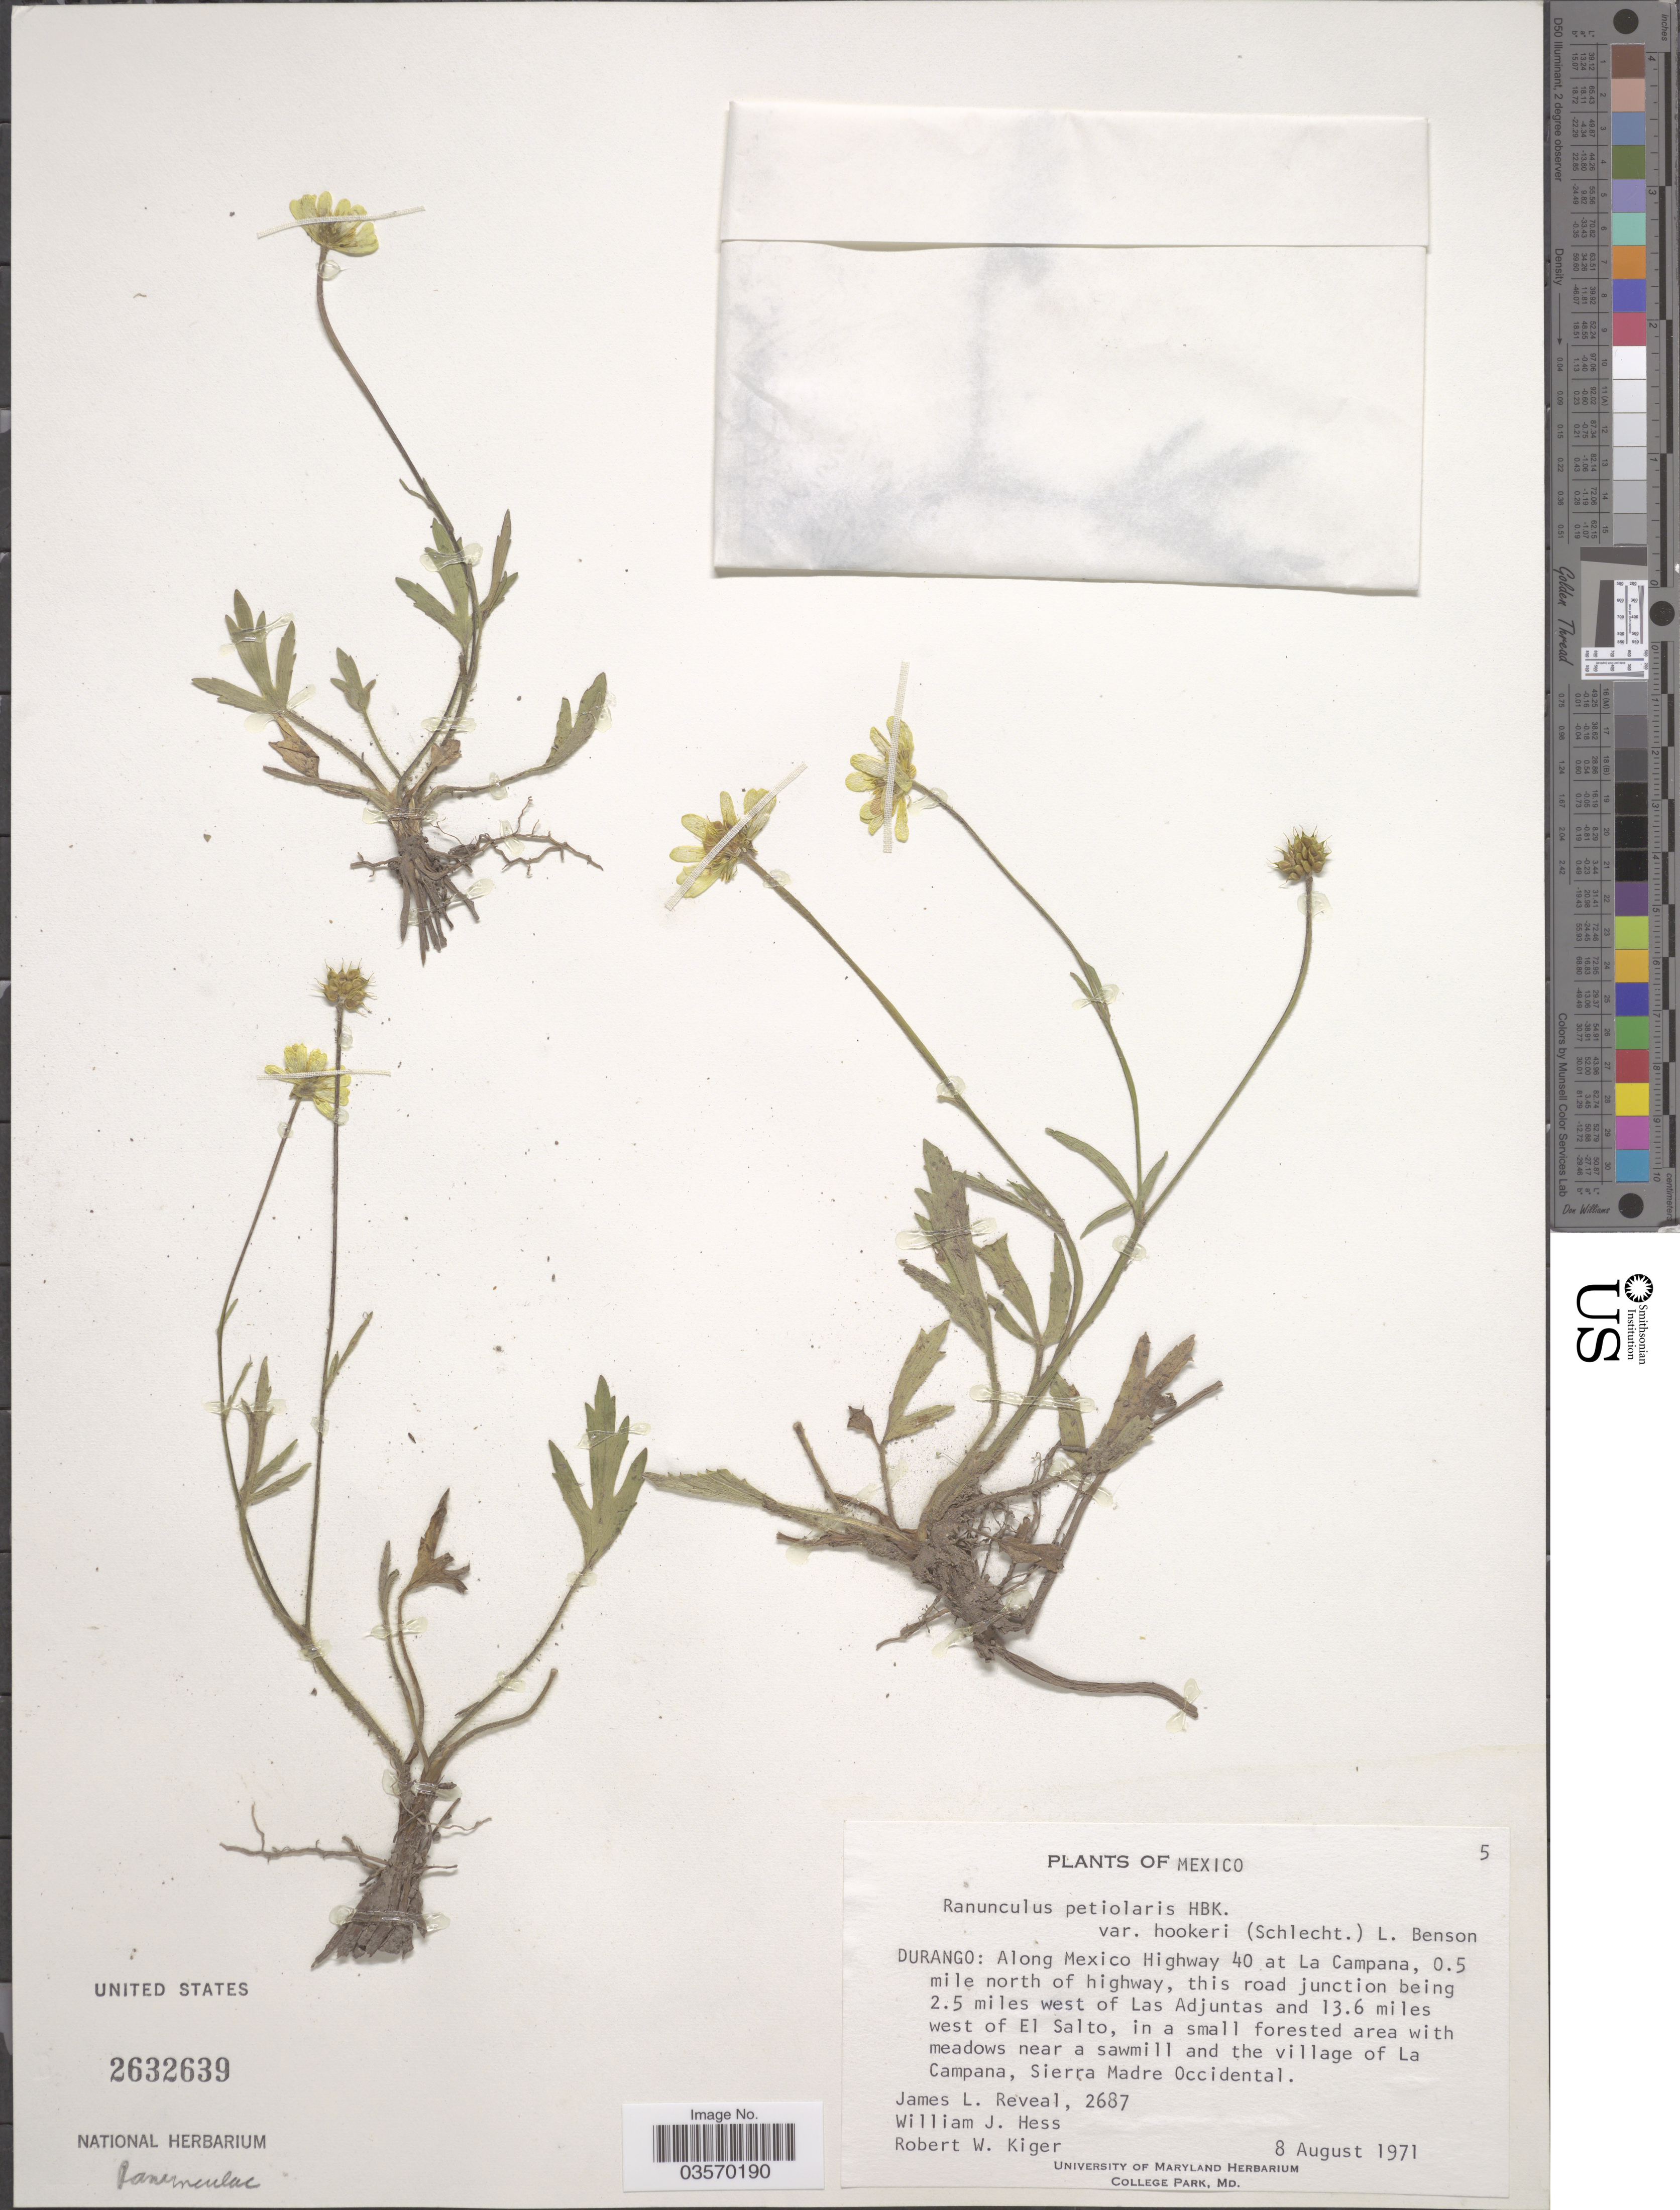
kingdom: Plantae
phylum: Tracheophyta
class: Magnoliopsida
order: Ranunculales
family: Ranunculaceae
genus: Ranunculus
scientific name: Ranunculus petiolaris var. trahens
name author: Kunth ex DC.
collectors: J. L. Reveal, W. Hess & R. Kiger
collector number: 2687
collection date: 1971-08-08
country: Mexico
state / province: Durango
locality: Along Mexico Highway 40 at La Campana, 0.5 mile north of highway, this road junction being 2.5 miles west of Las Adjuntas and 13.6 miles west of El Salto, in a small forested area with meadows near a sawmill and the village of La Campana, Sierra Madre Occidental.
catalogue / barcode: US 2632639